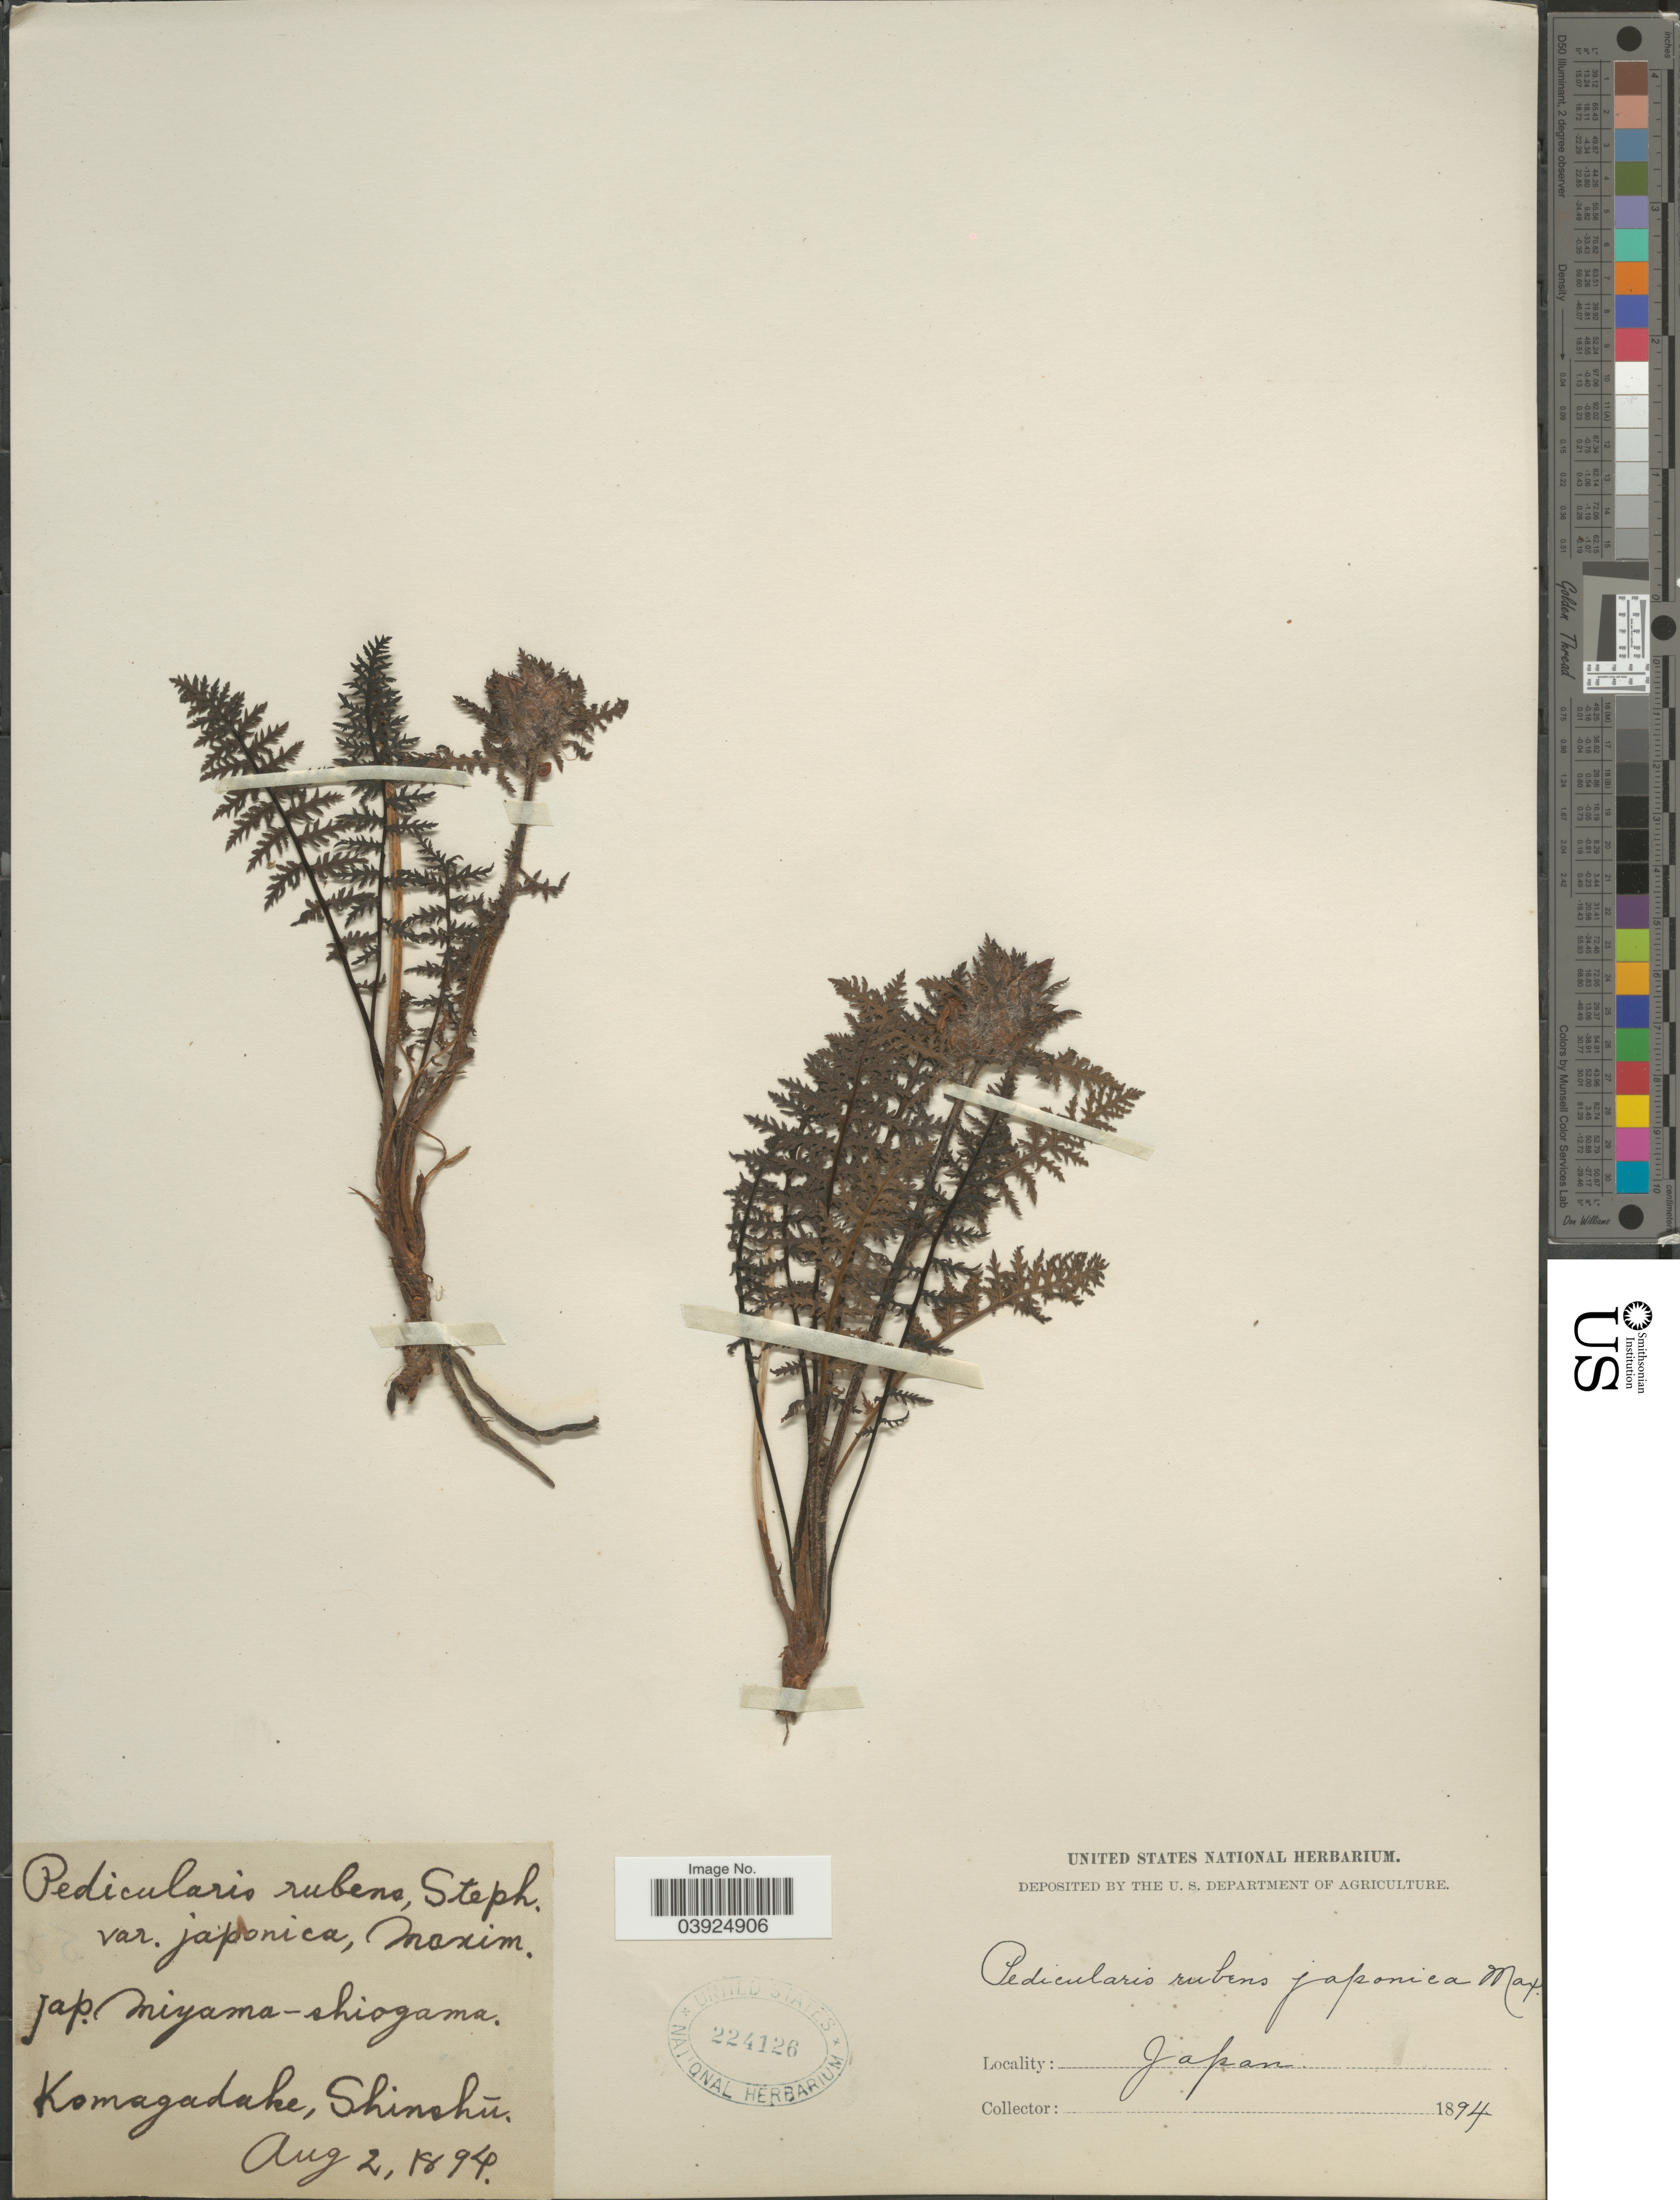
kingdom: Plantae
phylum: Tracheophyta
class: Magnoliopsida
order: Lamiales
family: Orobanchaceae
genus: Pedicularis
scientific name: Pedicularis rubens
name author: Steph.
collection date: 1894-08-02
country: Japan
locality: Komagadake, Shinshū.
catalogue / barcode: US 224126